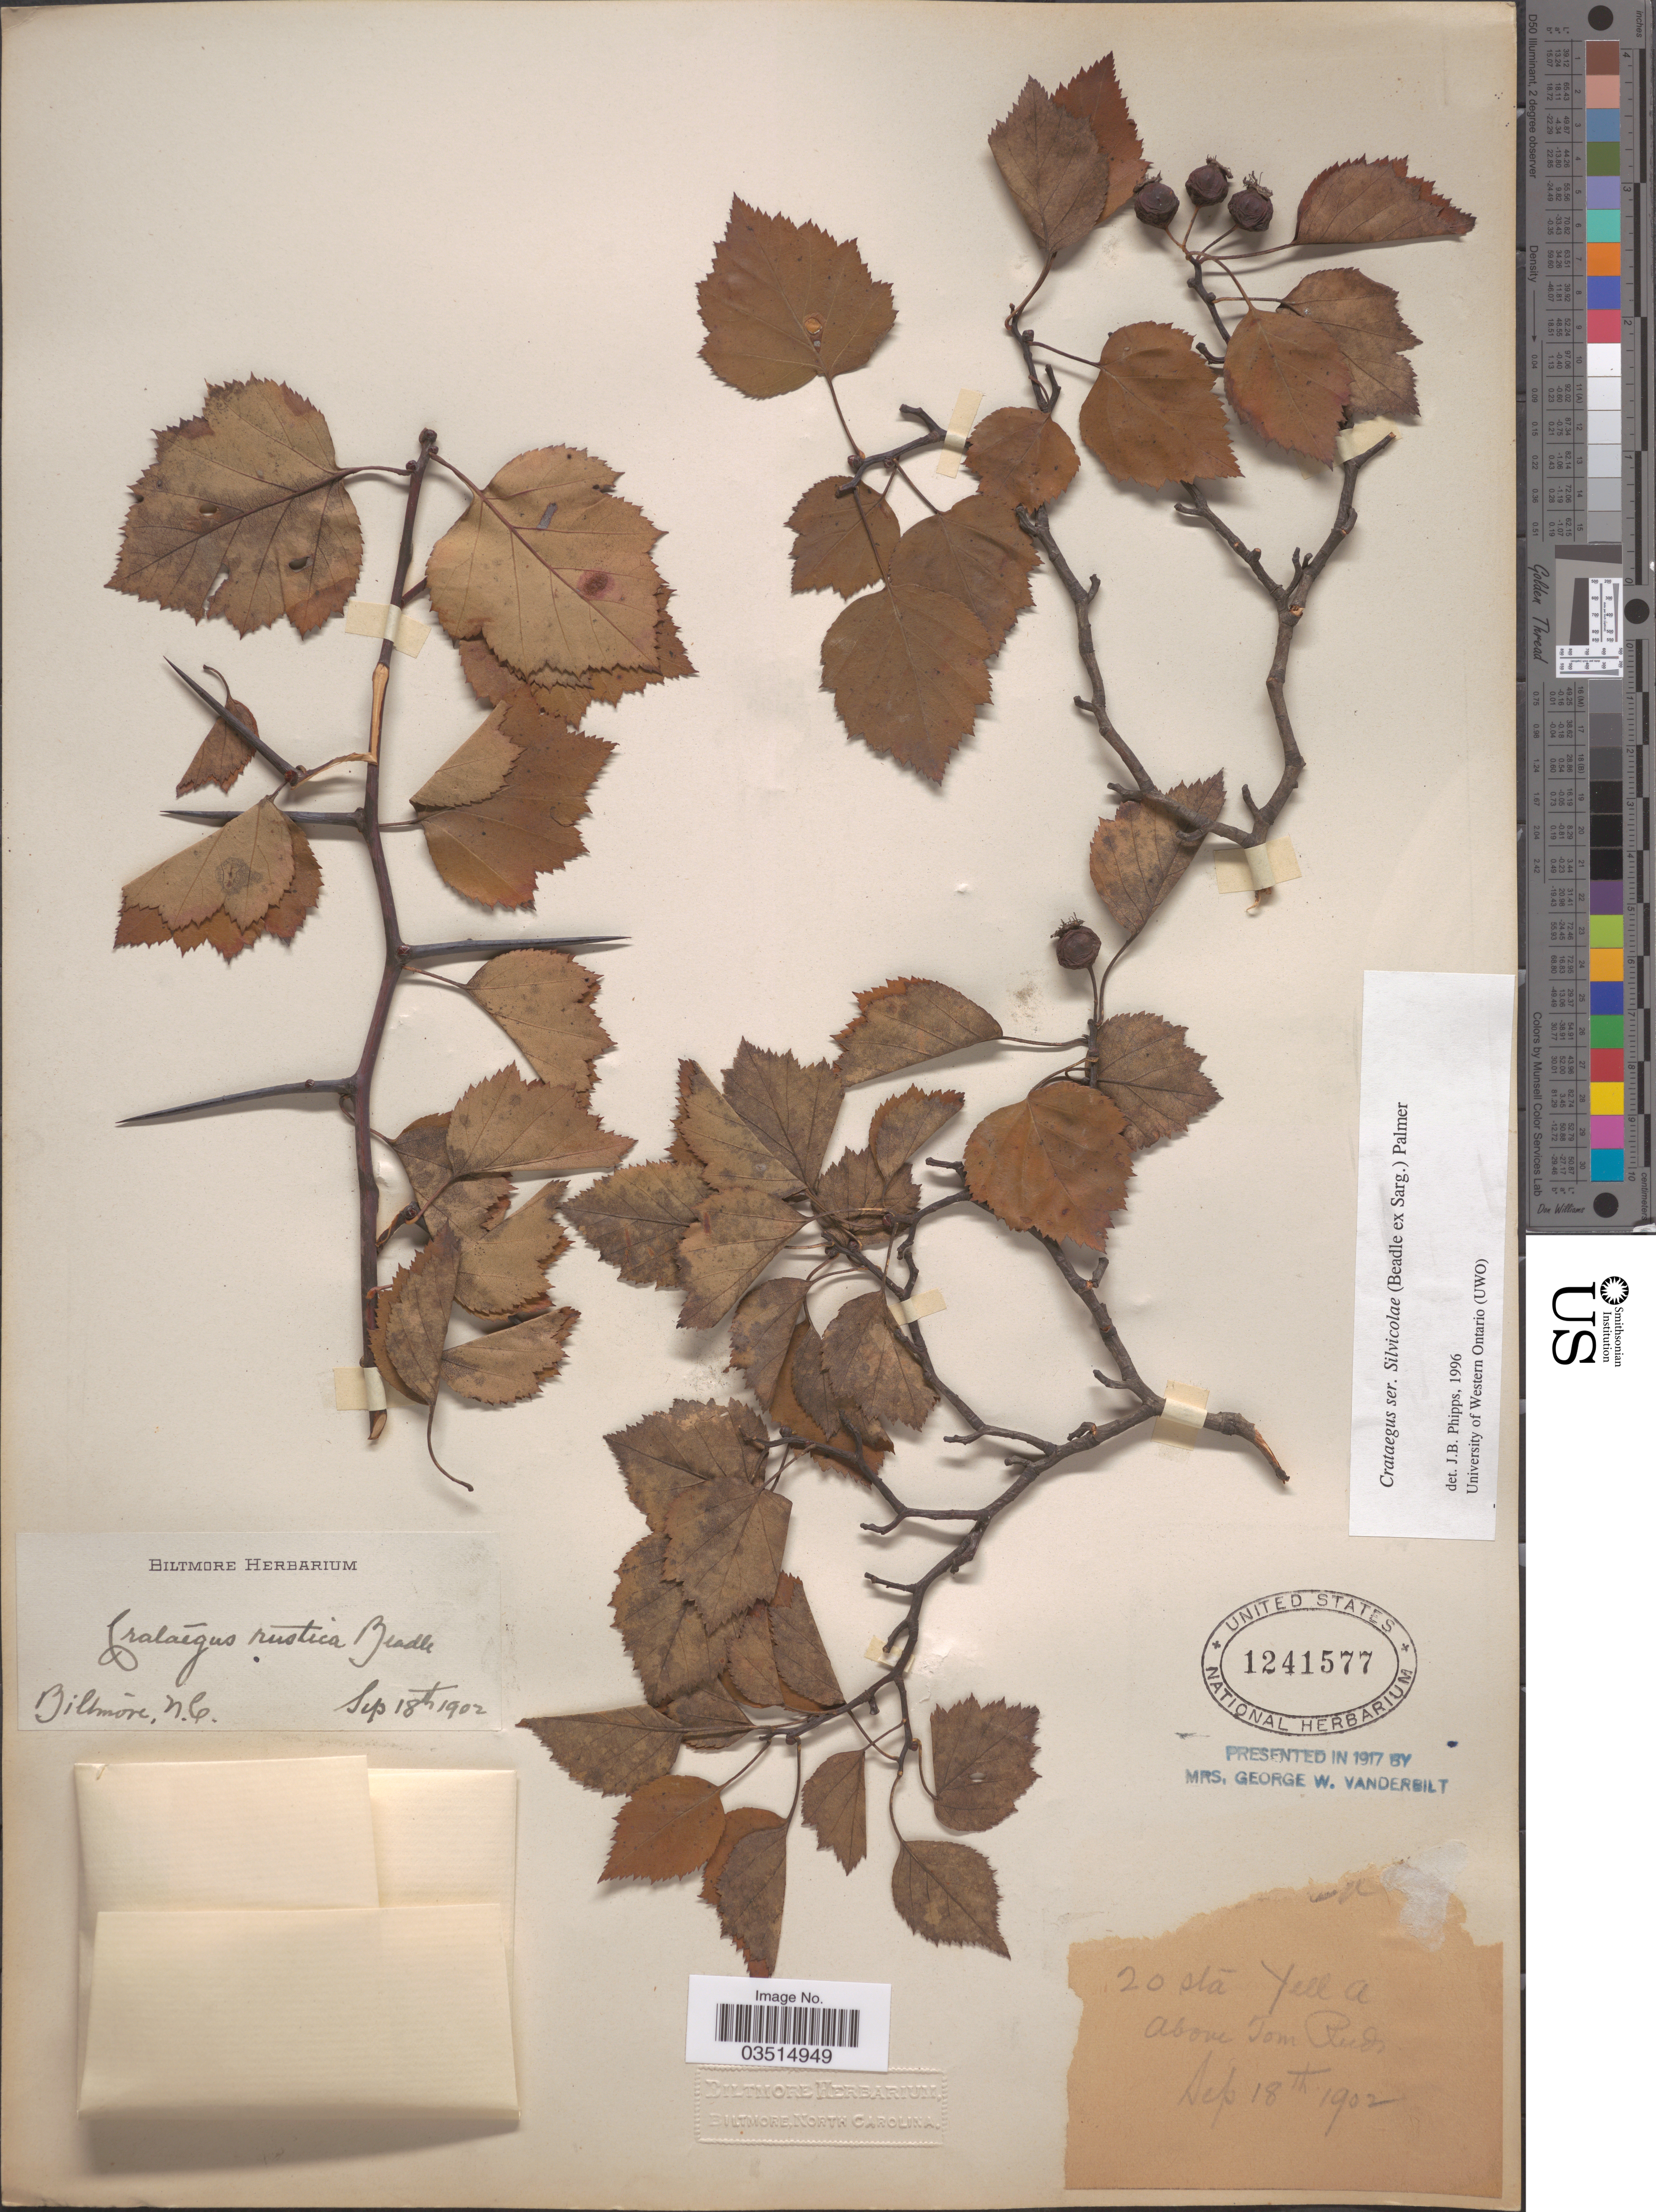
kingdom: Plantae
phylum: Tracheophyta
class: Magnoliopsida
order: Rosales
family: Rosaceae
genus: Crataegus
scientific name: Crataegus gattingeri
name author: Ashe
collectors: ex herb. Biltmore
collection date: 1902-09-18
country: United States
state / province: North Carolina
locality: Above Tom Reeds. [interpreted] Biltmore.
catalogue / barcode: US 1241577